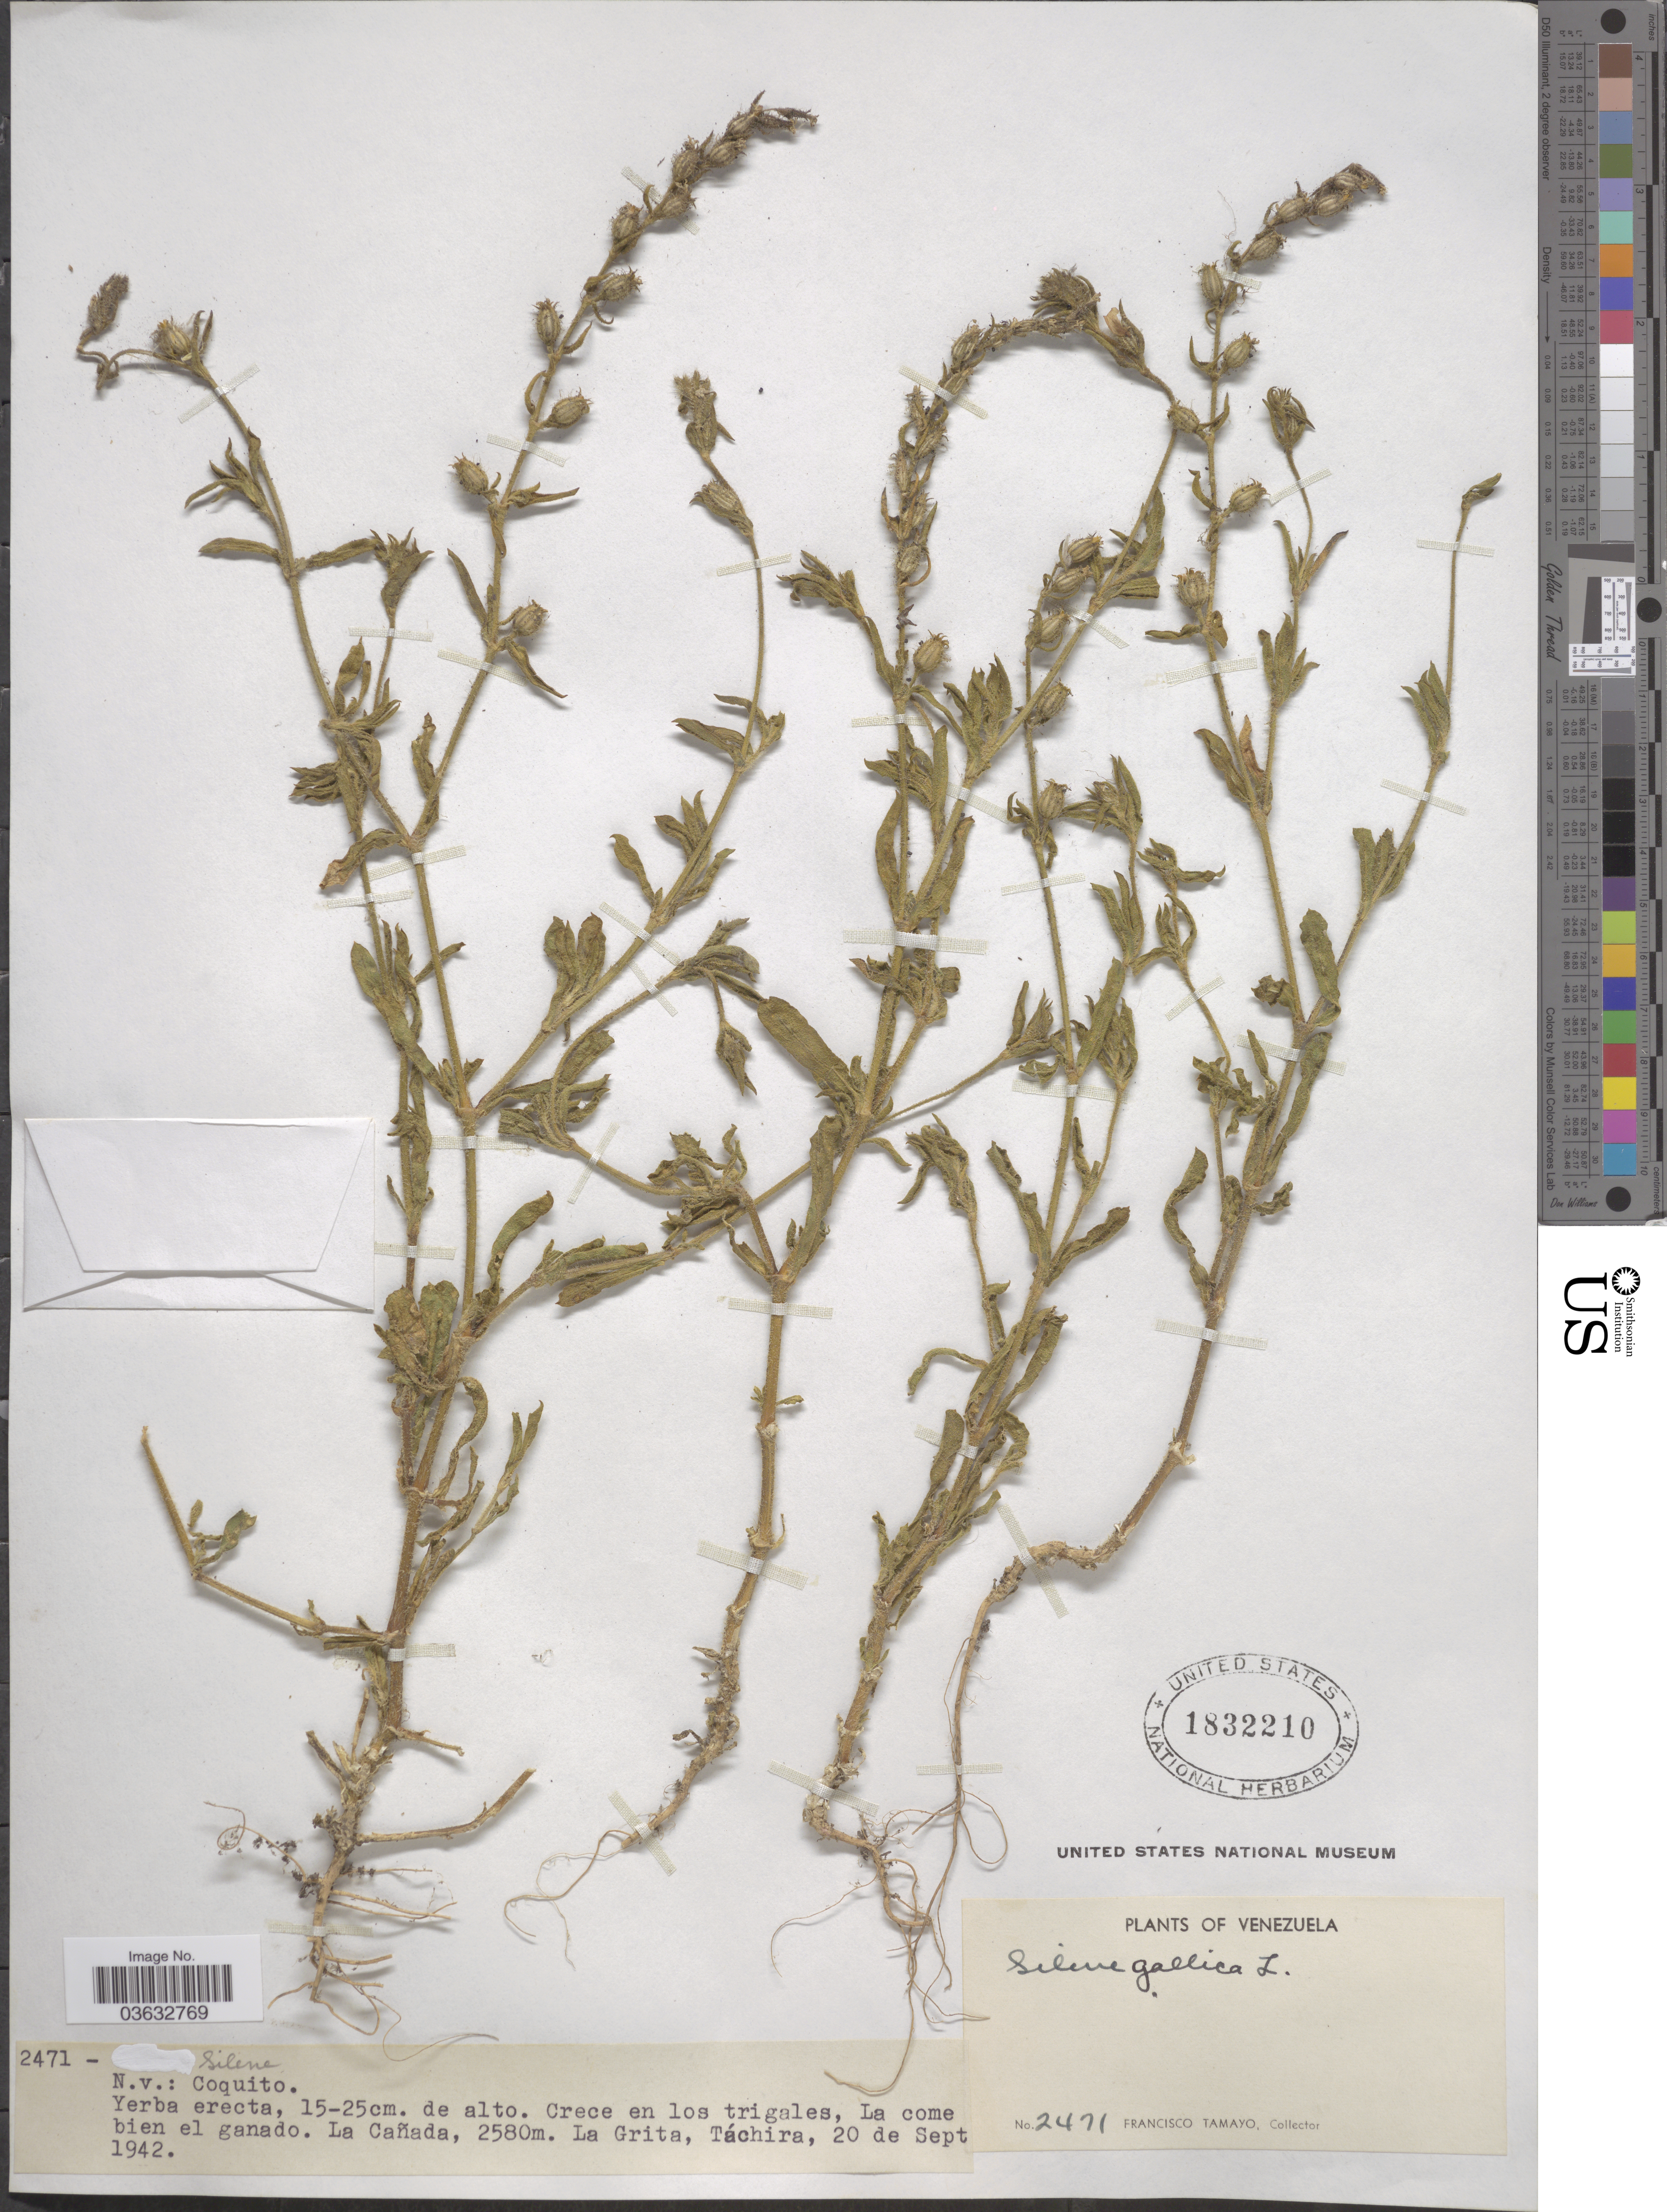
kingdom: Plantae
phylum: Tracheophyta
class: Magnoliopsida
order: Caryophyllales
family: Caryophyllaceae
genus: Silene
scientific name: Silene gallica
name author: L.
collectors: F. Tamayo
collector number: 2471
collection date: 1942-09-20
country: Venezuela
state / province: Tachira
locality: La Cañada, La Grita, Táchira.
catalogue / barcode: US 1832210